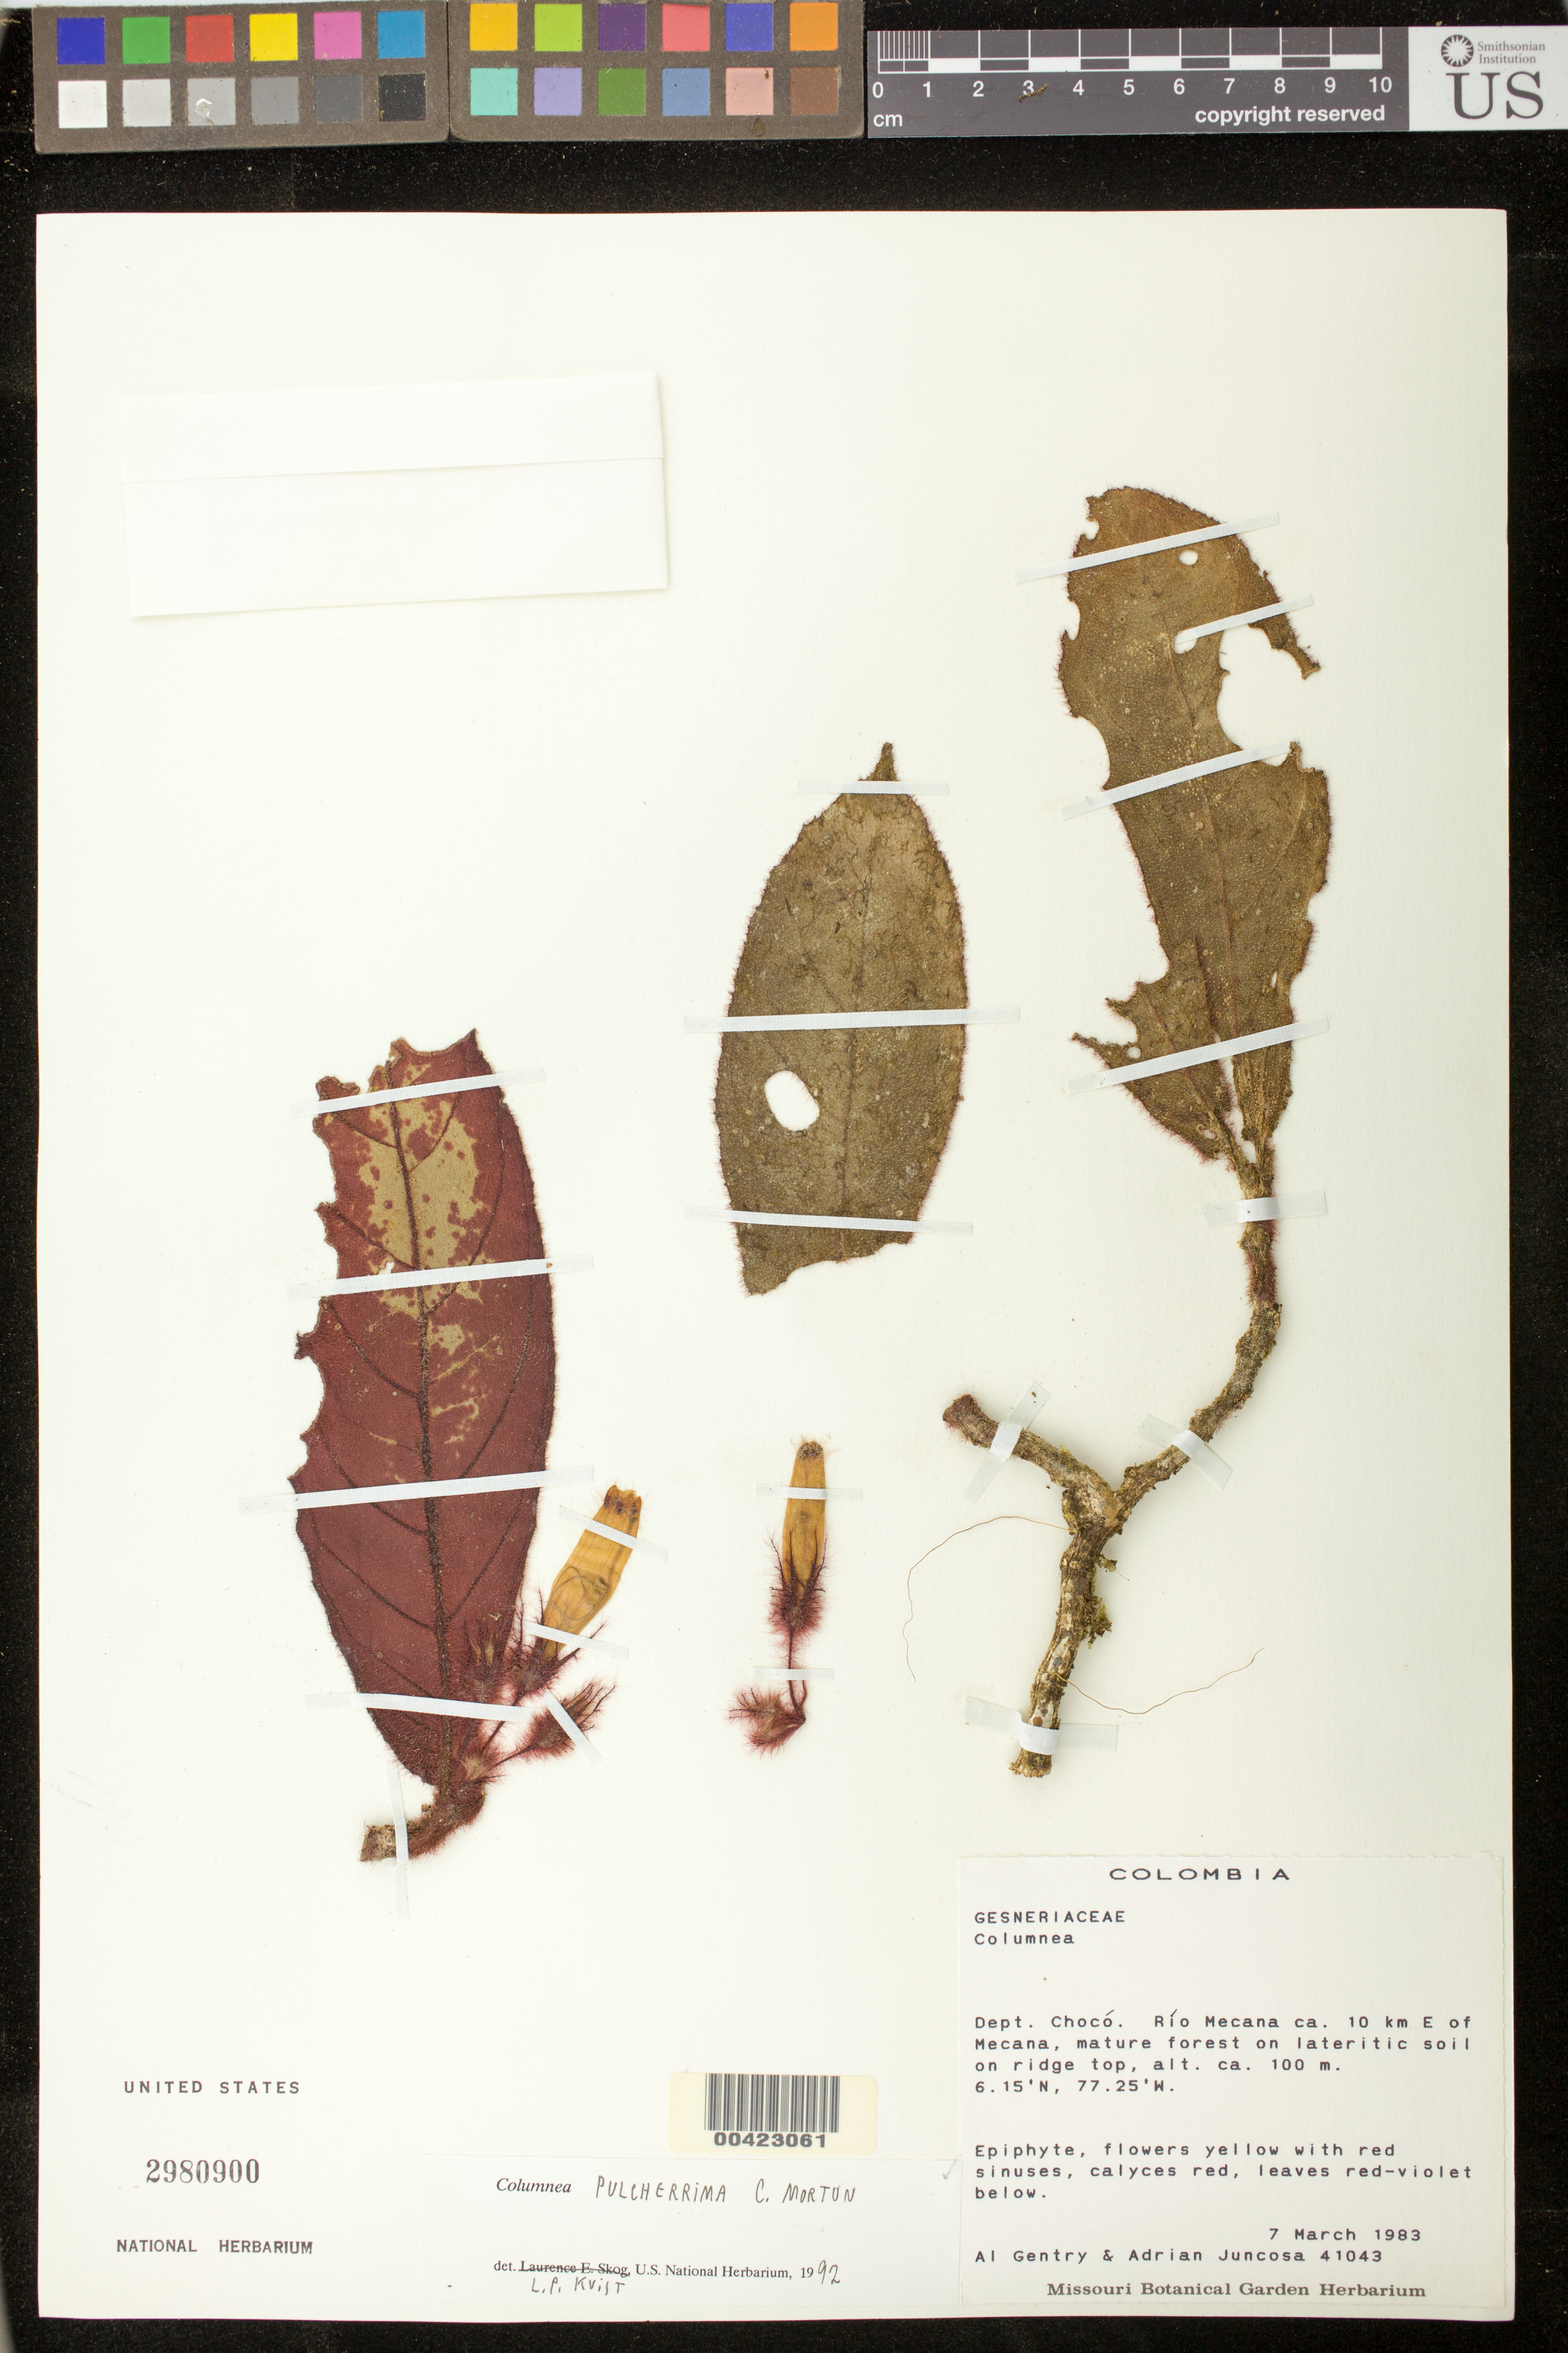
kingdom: Plantae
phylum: Tracheophyta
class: Magnoliopsida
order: Lamiales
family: Gesneriaceae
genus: Columnea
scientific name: Columnea pulcherrima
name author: C.V. Morton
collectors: A. H. Gentry & A. Juncosa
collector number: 41043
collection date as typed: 07 Mar 1983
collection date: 1983-03-07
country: Colombia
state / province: Chocó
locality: Rio Mecana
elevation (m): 100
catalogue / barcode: US 2980900